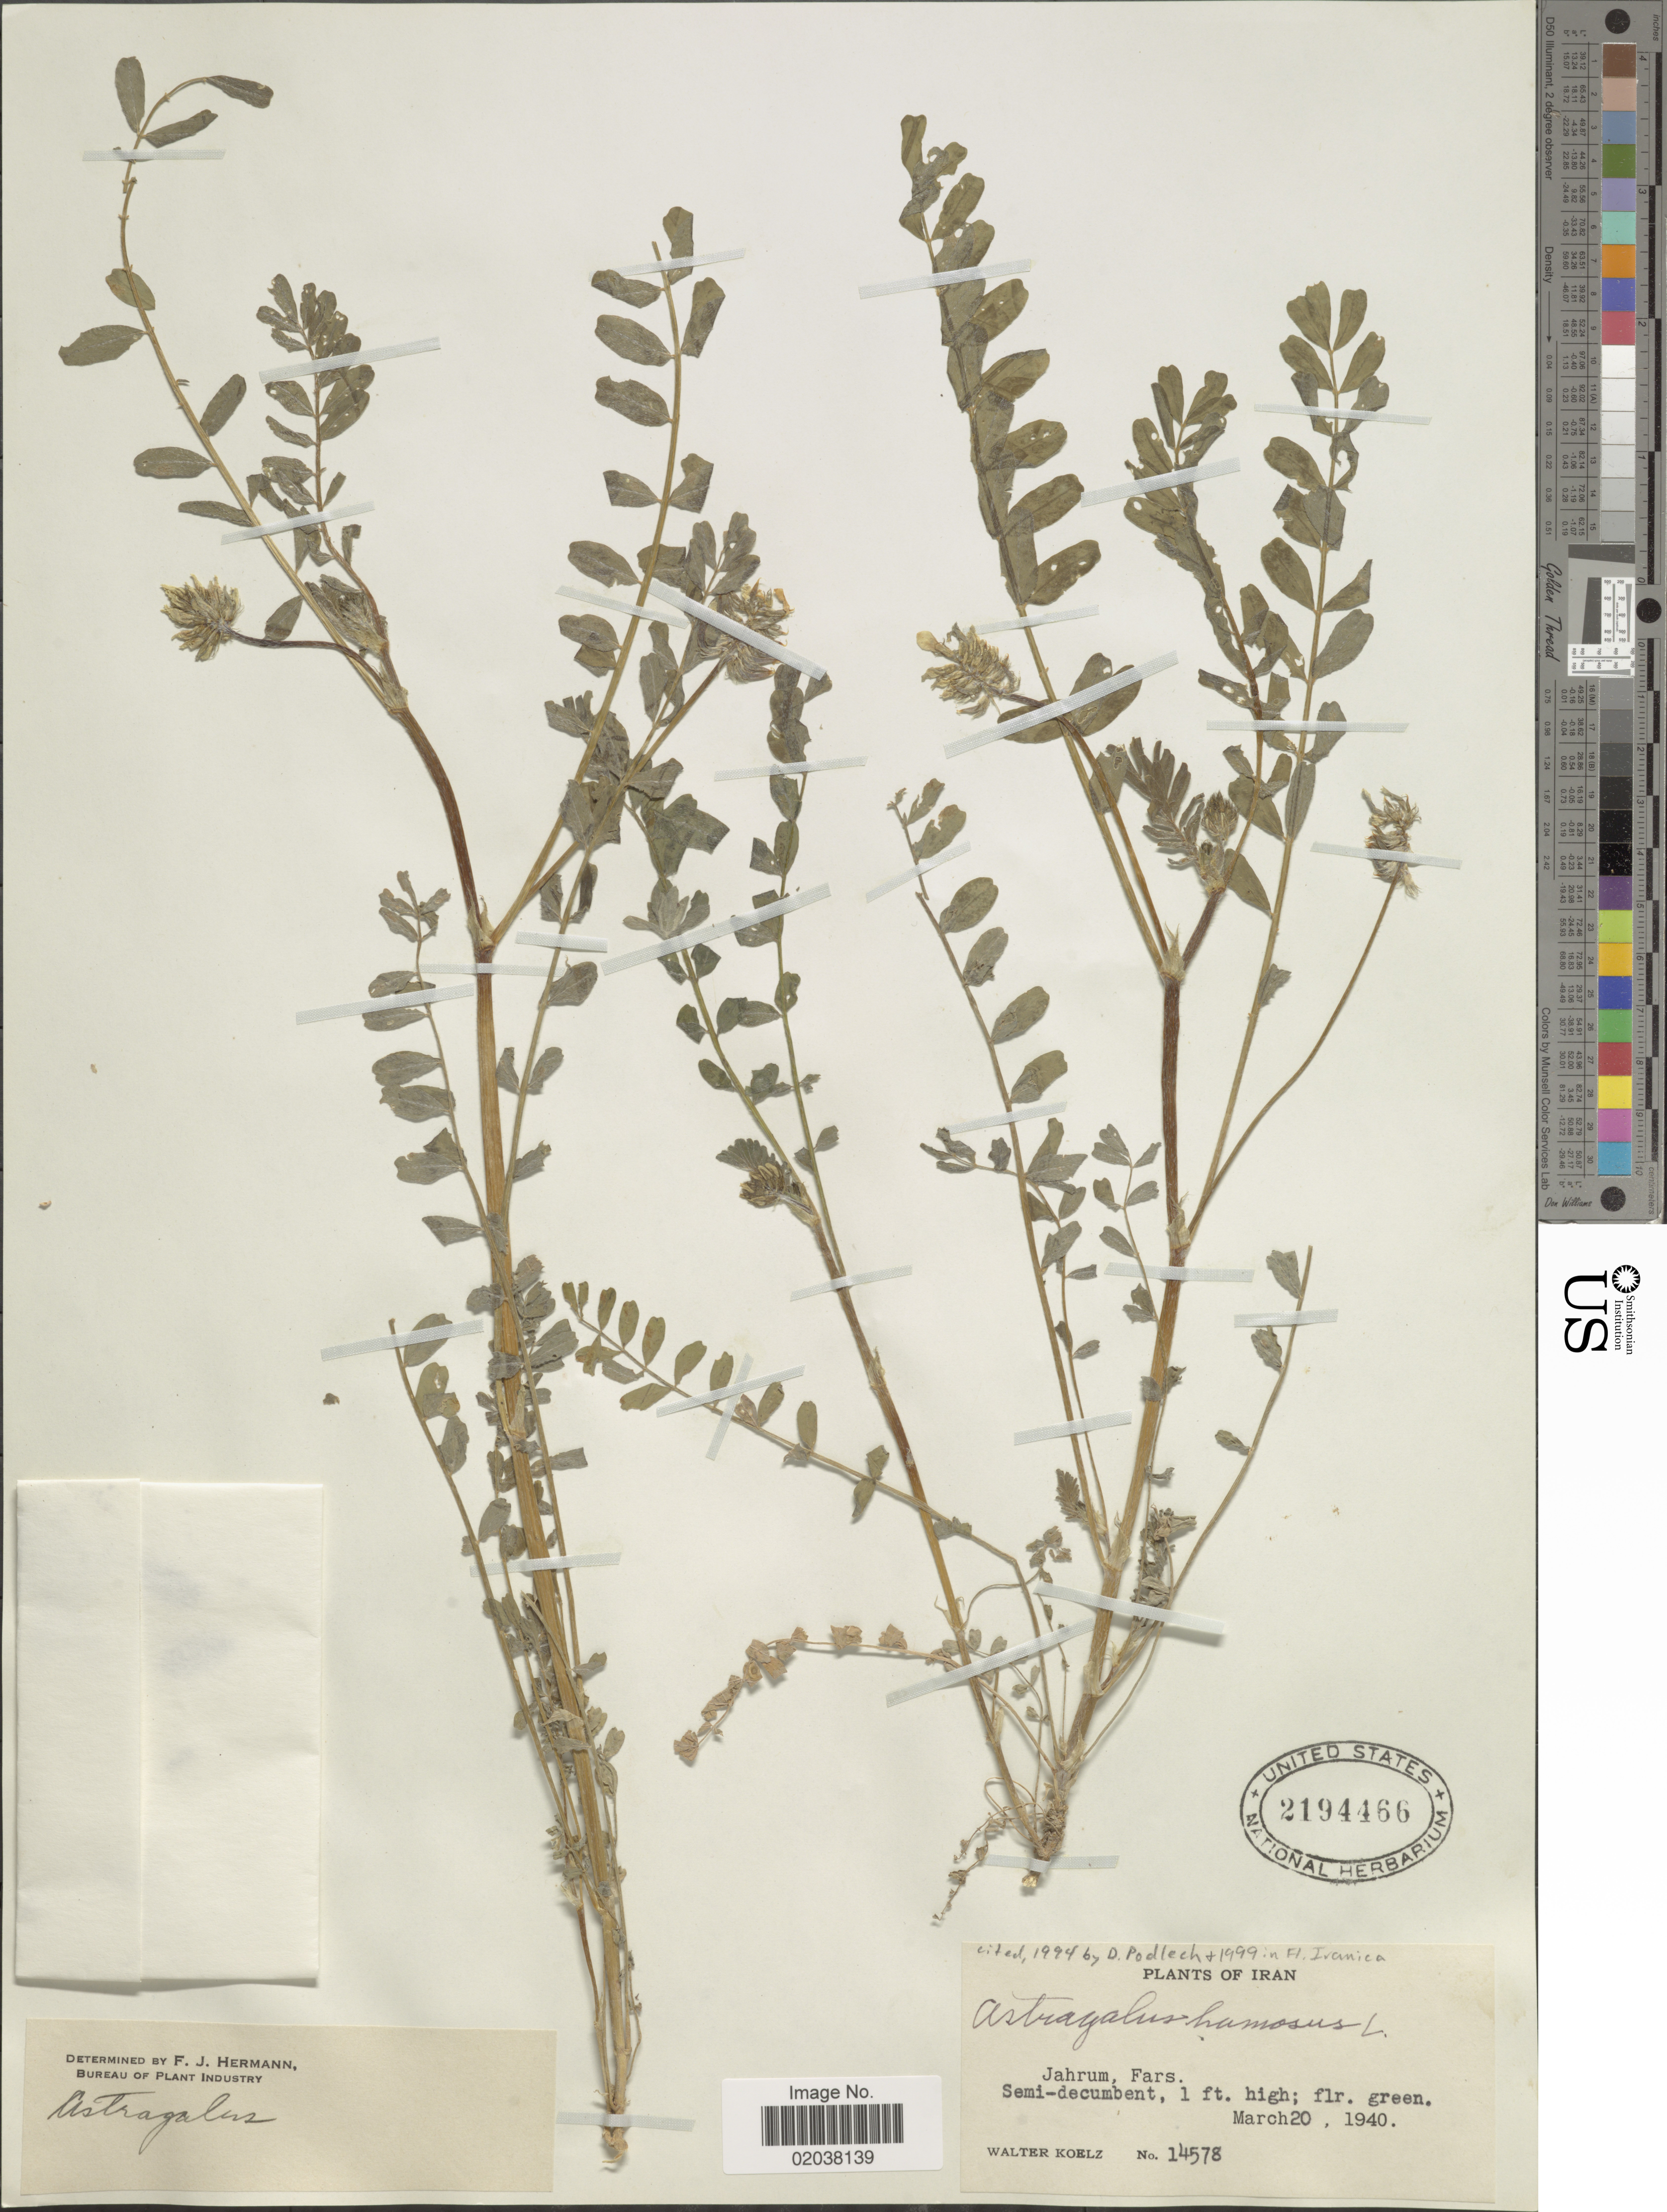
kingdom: Plantae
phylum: Tracheophyta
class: Magnoliopsida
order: Fabales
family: Fabaceae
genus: Astragalus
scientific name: Astragalus hamosus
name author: L.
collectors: W. N. Koelz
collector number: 14578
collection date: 1940-03-20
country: Iran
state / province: Fars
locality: Jahrum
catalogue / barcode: US 2194466